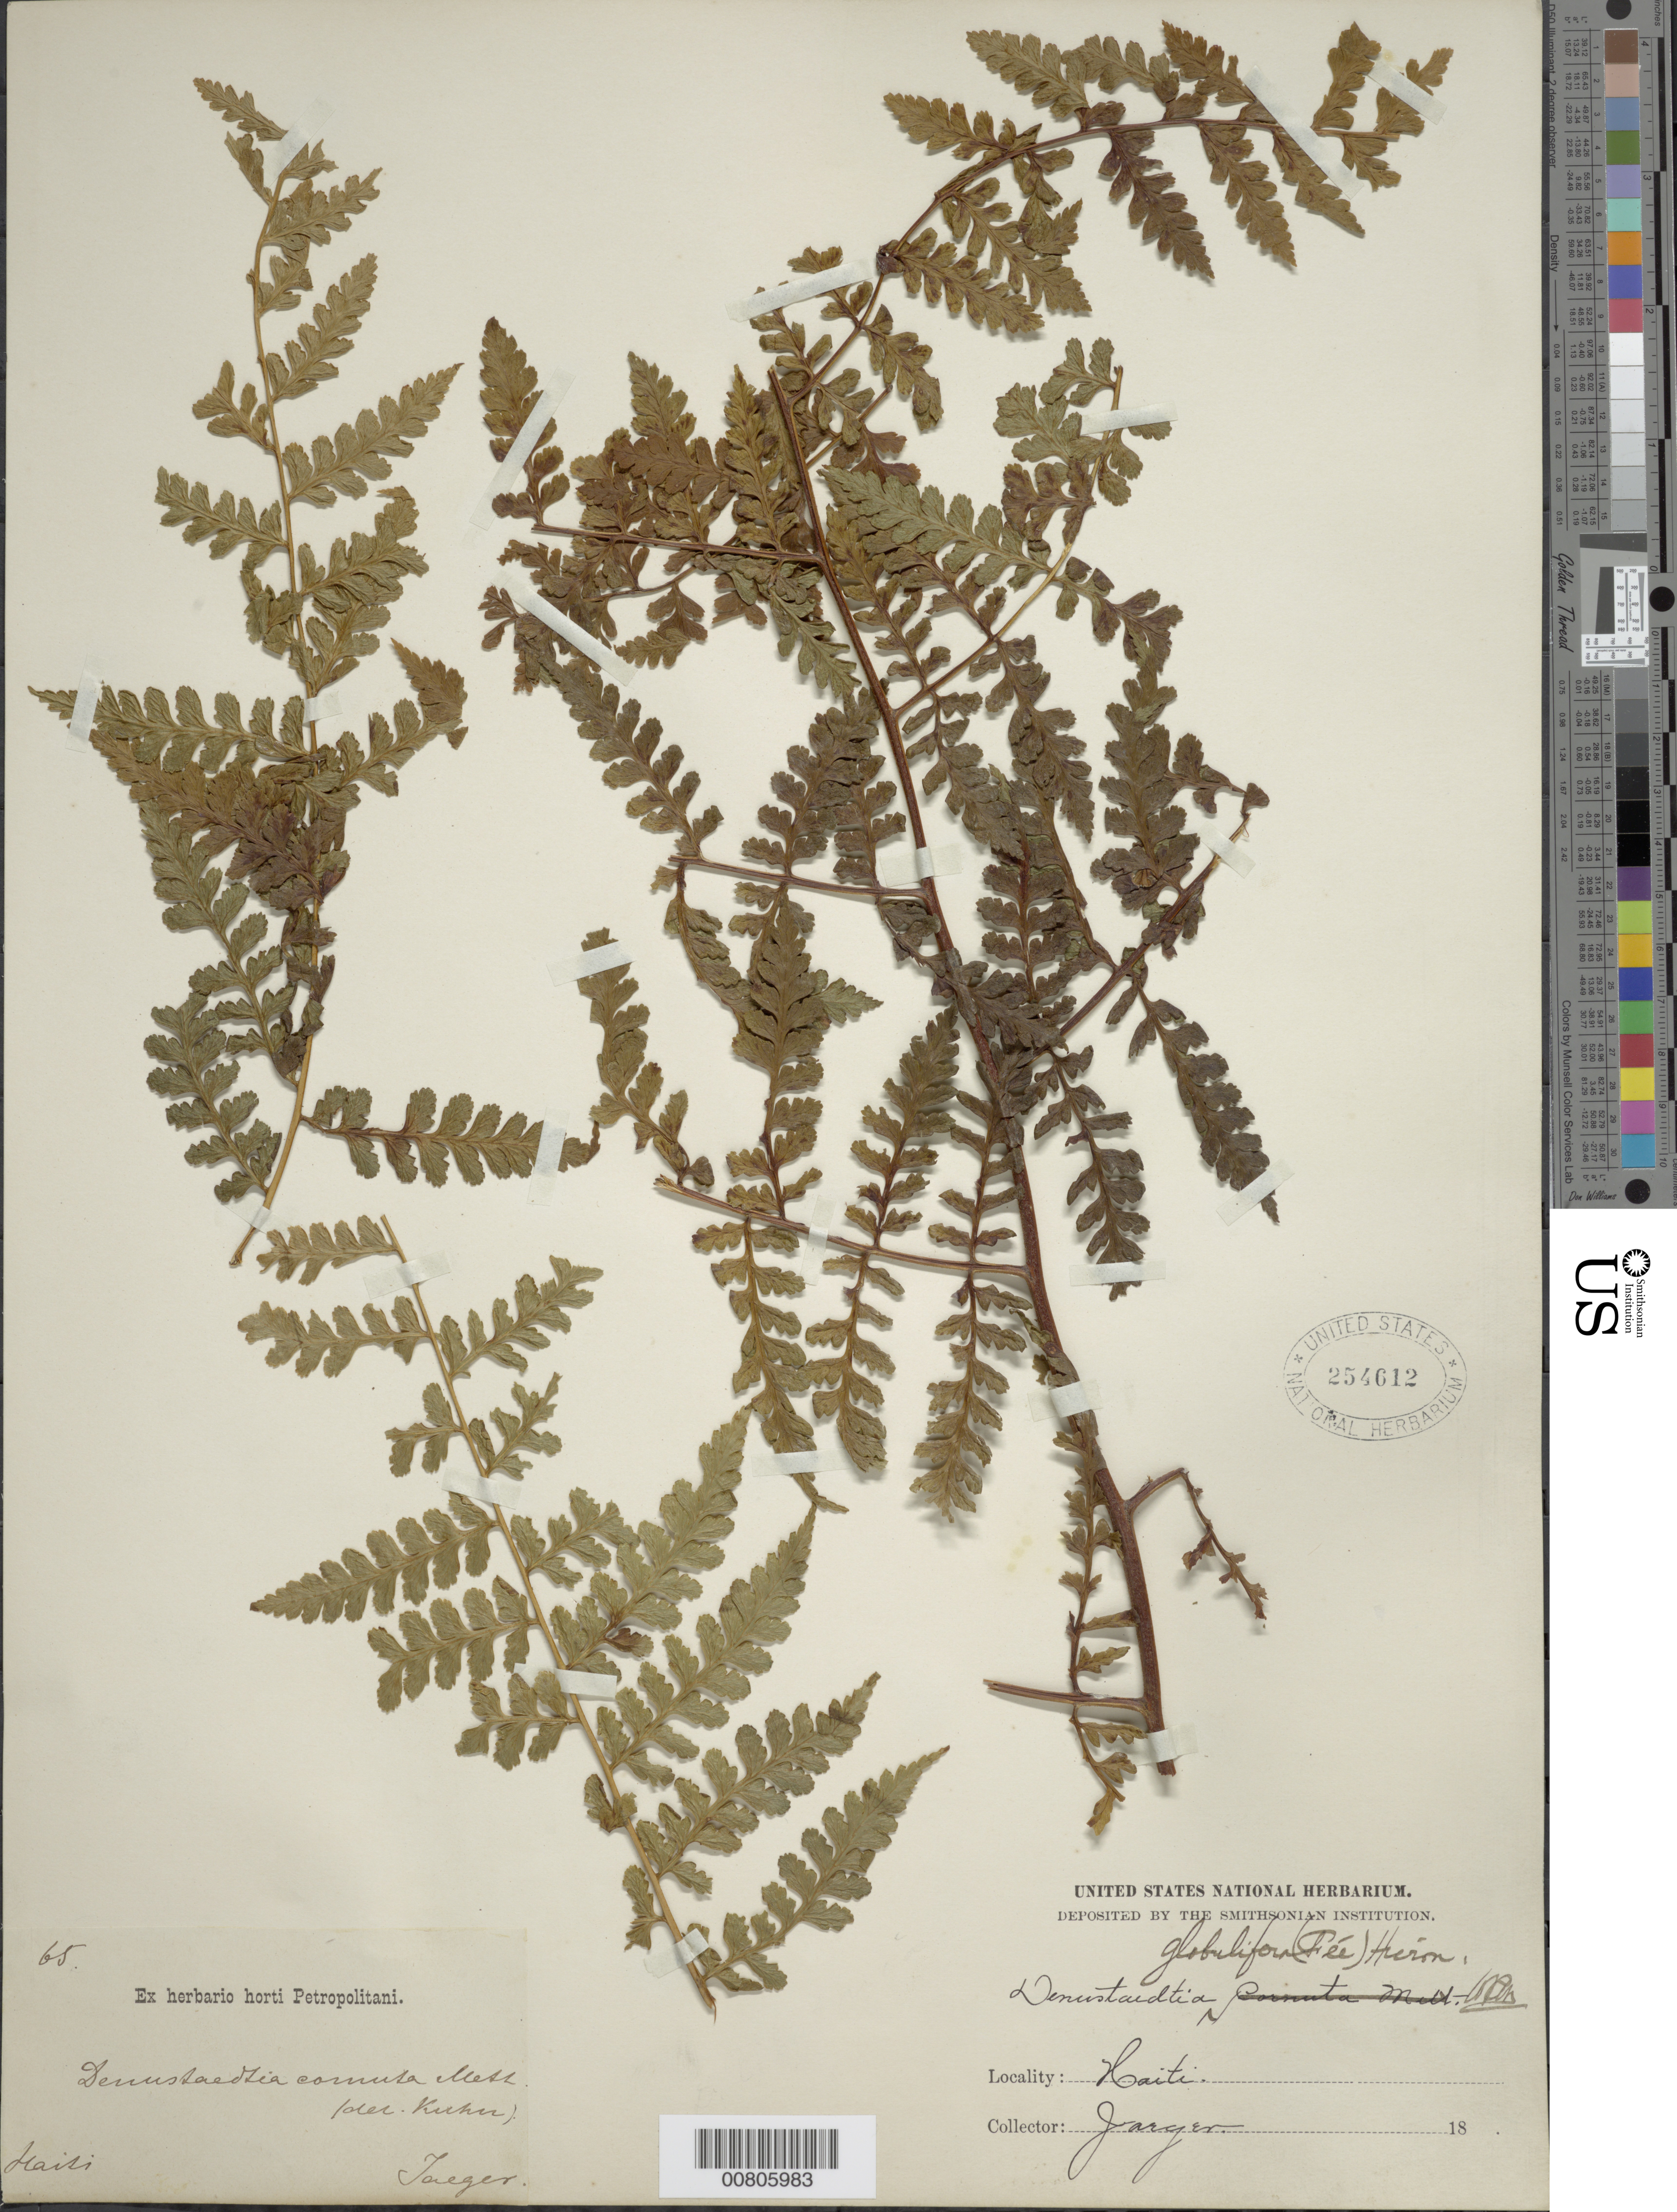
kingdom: Plantae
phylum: Tracheophyta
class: Polypodiopsida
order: Polypodiales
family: Dennstaedtiaceae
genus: Dennstaedtia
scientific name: Dennstaedtia globulifera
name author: (Poir.) Hieron.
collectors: -. Jaeger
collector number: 65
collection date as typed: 18--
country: Haiti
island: Hispaniola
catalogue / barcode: US 254612